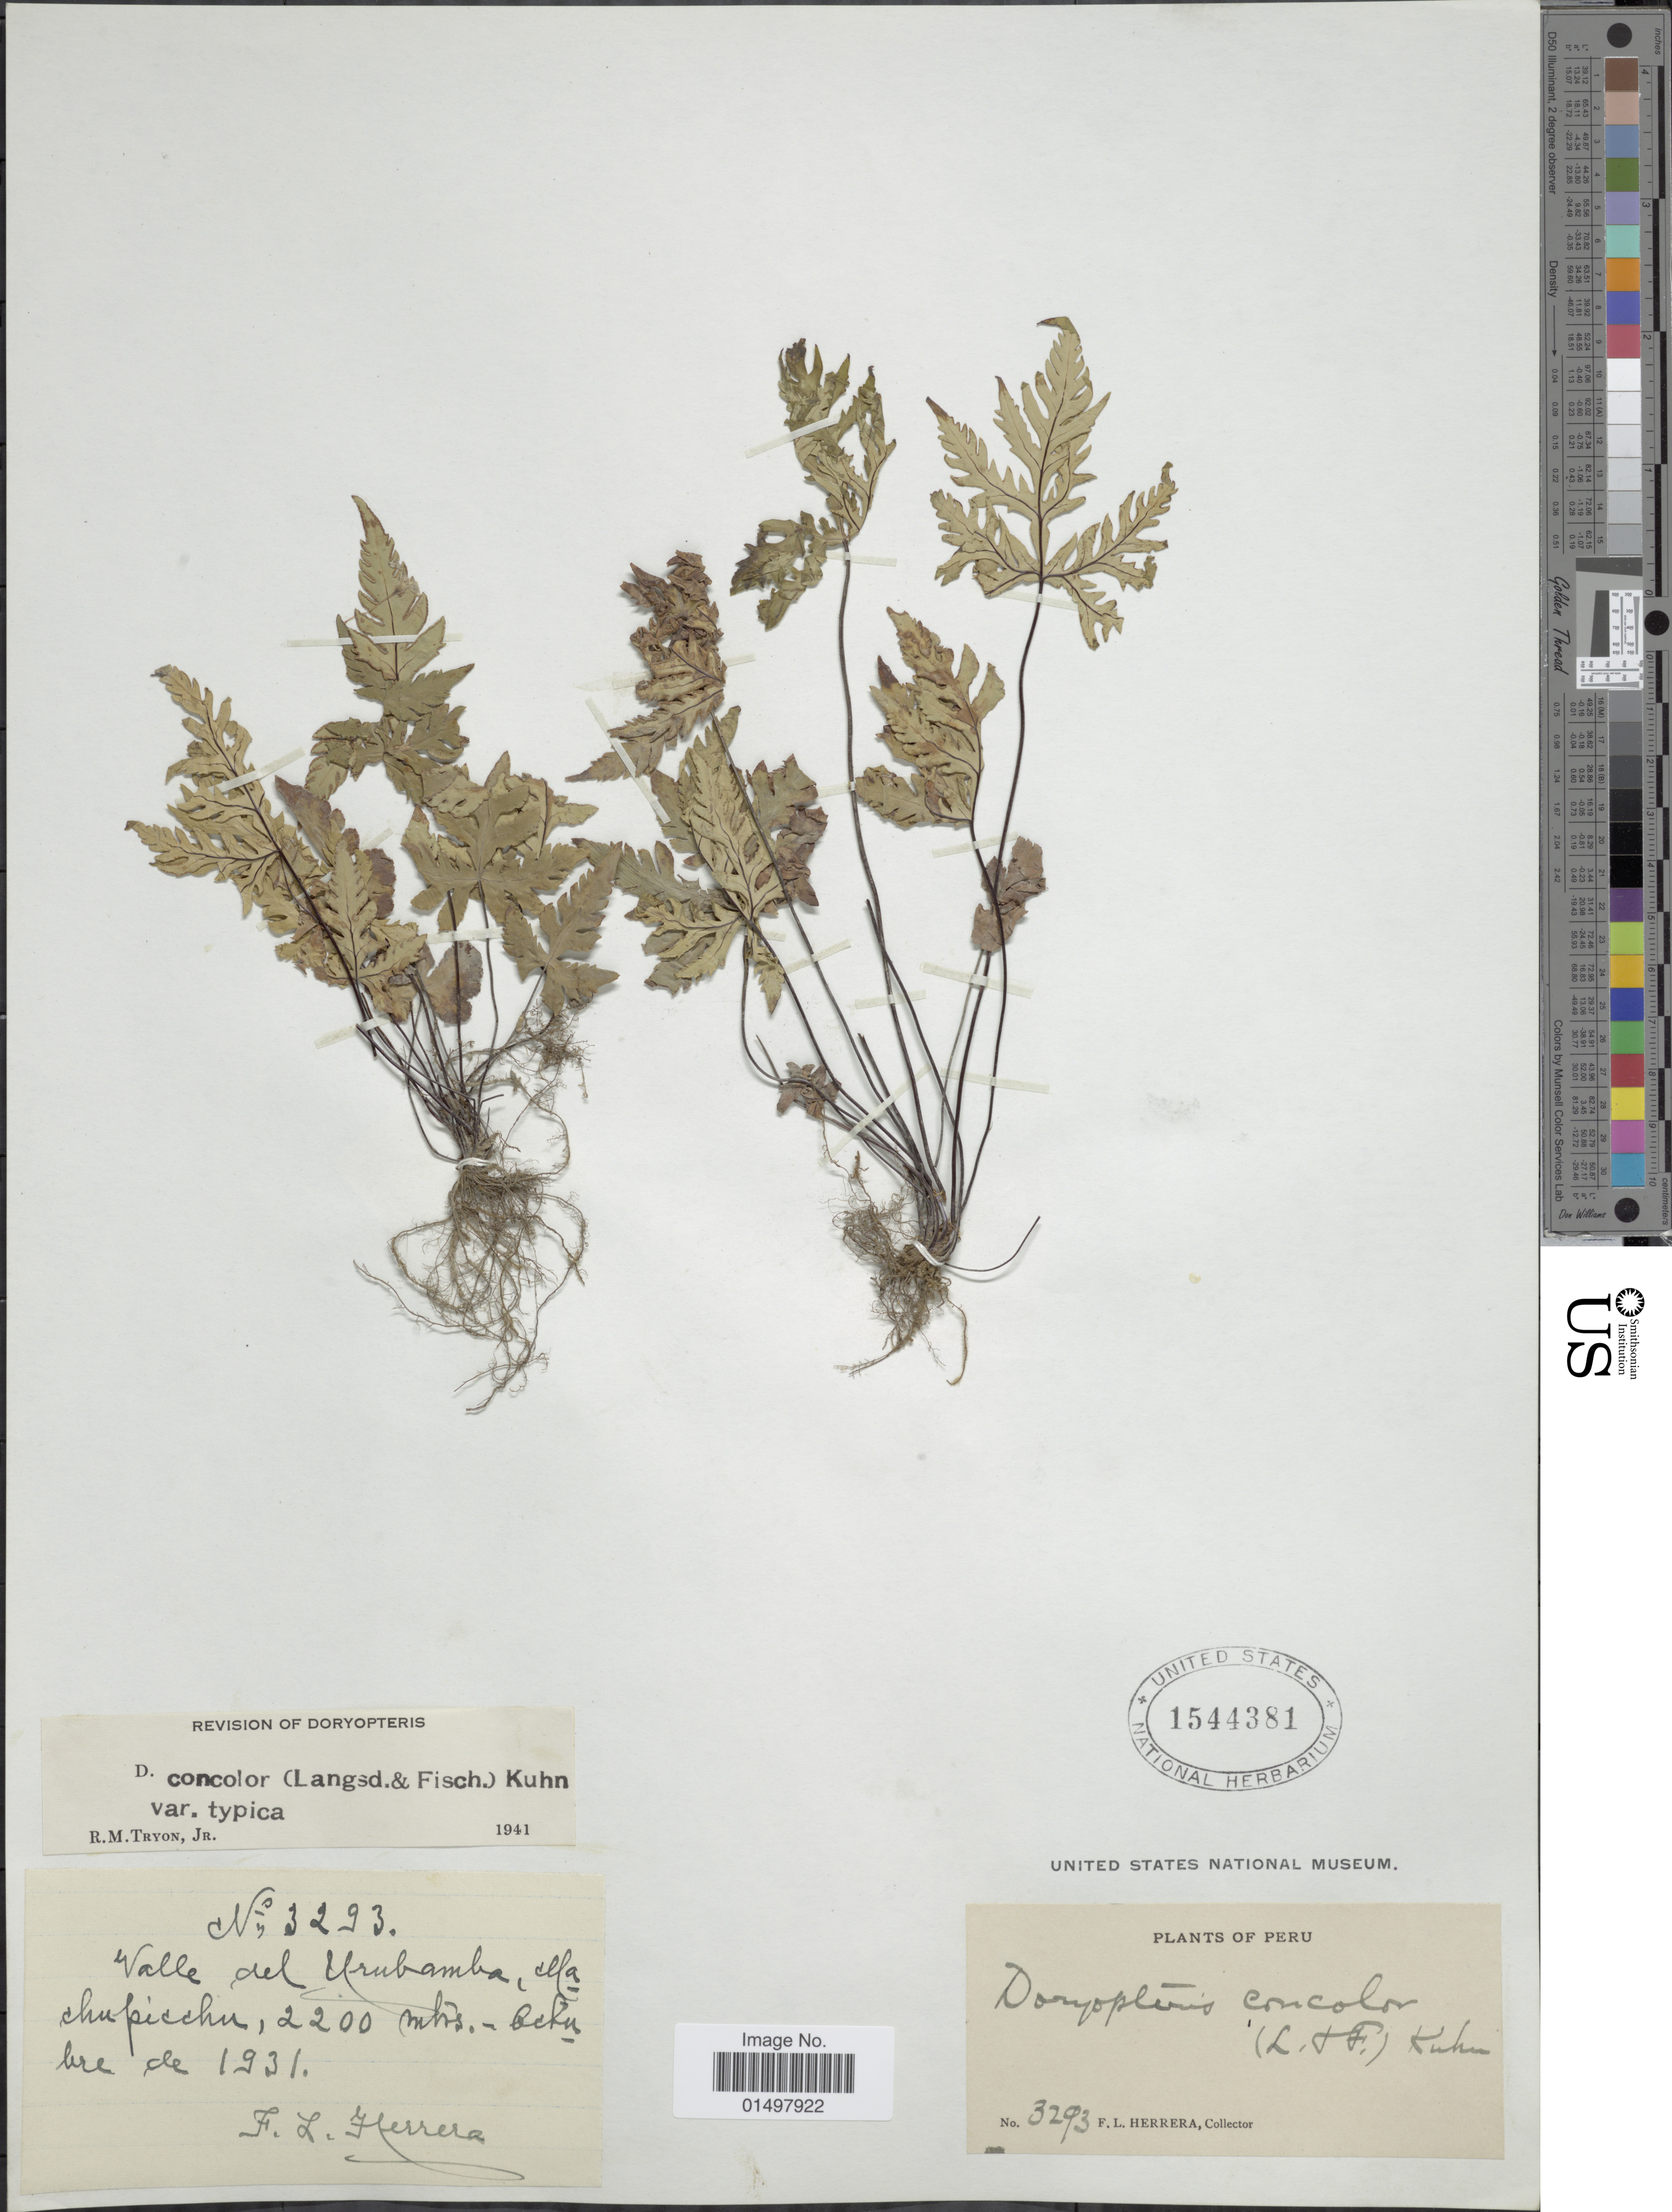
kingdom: Plantae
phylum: Tracheophyta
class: Polypodiopsida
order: Polypodiales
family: Pteridaceae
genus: Doryopteris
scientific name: Doryopteris concolor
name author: (Langsd. & Fisch.) Kuhn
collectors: F. L. Herrera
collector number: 3293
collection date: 1931-10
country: Peru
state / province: Cusco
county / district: Urubamba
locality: Valle del Urubamba, Machu Picchu.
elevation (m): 2200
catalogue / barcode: US 1544381